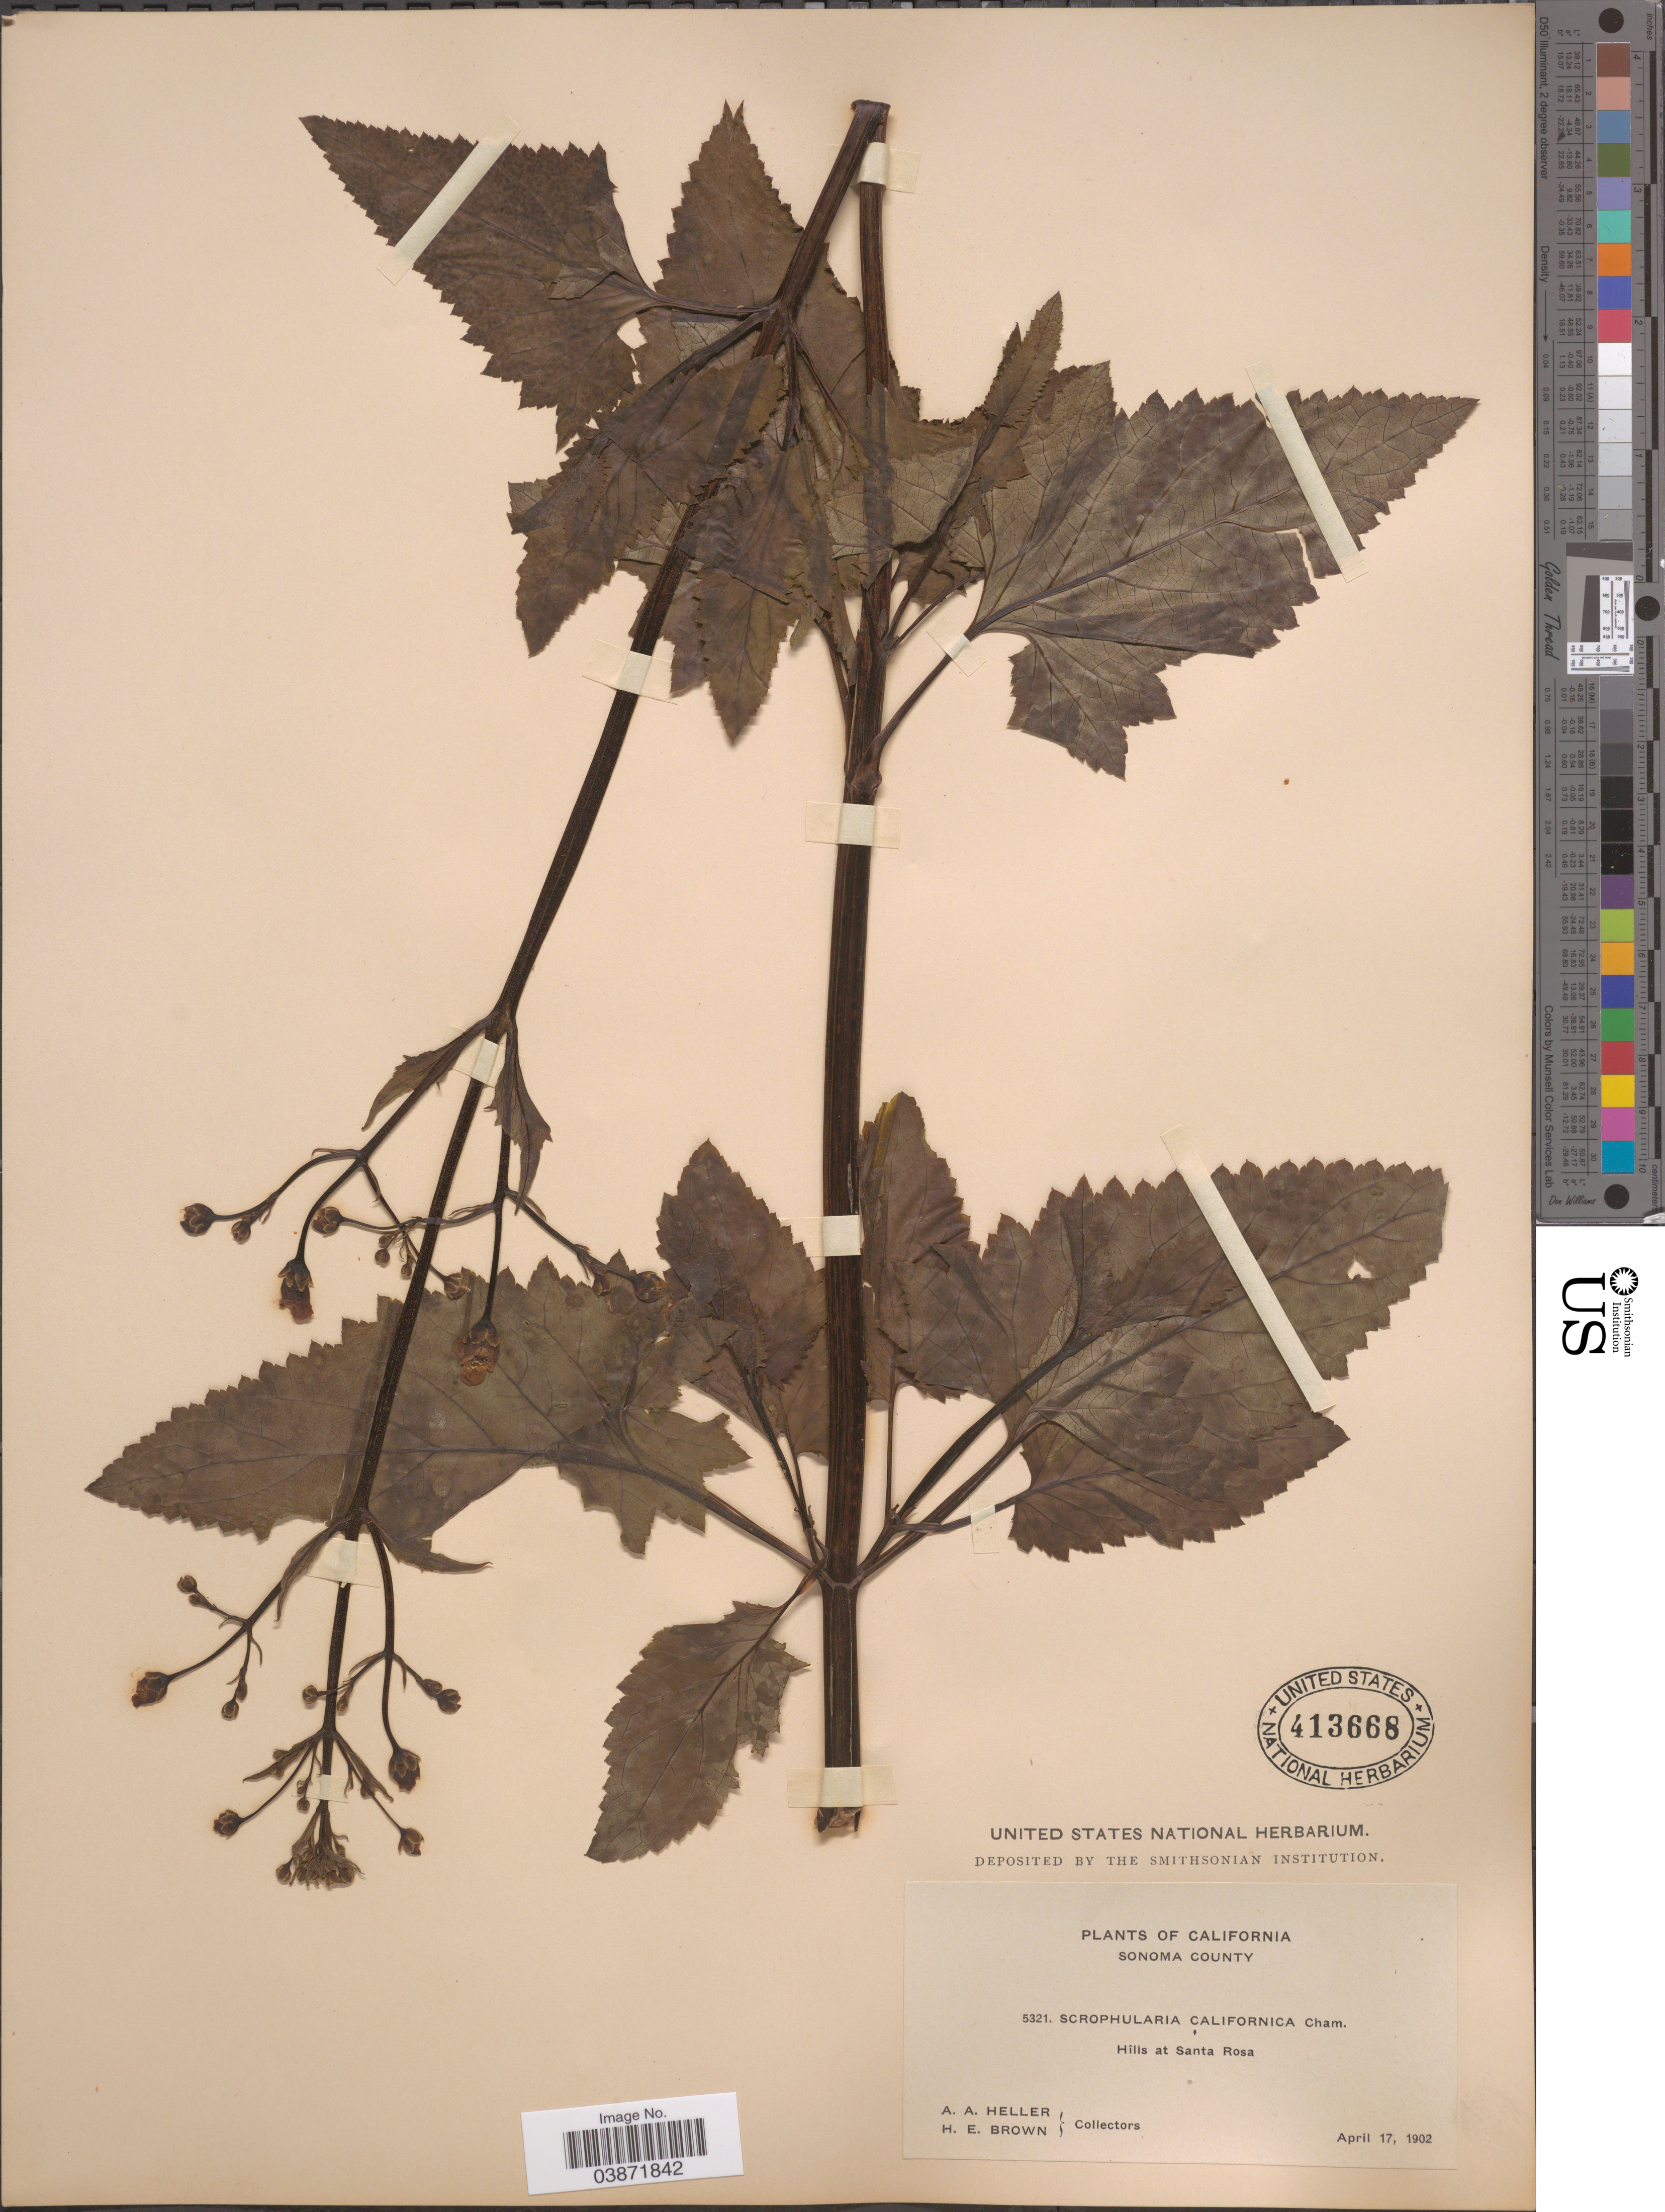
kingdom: Plantae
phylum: Tracheophyta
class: Magnoliopsida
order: Lamiales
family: Scrophulariaceae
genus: Scrophularia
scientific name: Scrophularia californica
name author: Cham. & Schltdl.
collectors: A. A. Heller & H. E. Brown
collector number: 5321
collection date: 1902-04-17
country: United States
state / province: California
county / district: Sonoma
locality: Sonoma County. Hills at Santa Rosa.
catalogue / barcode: US 413668